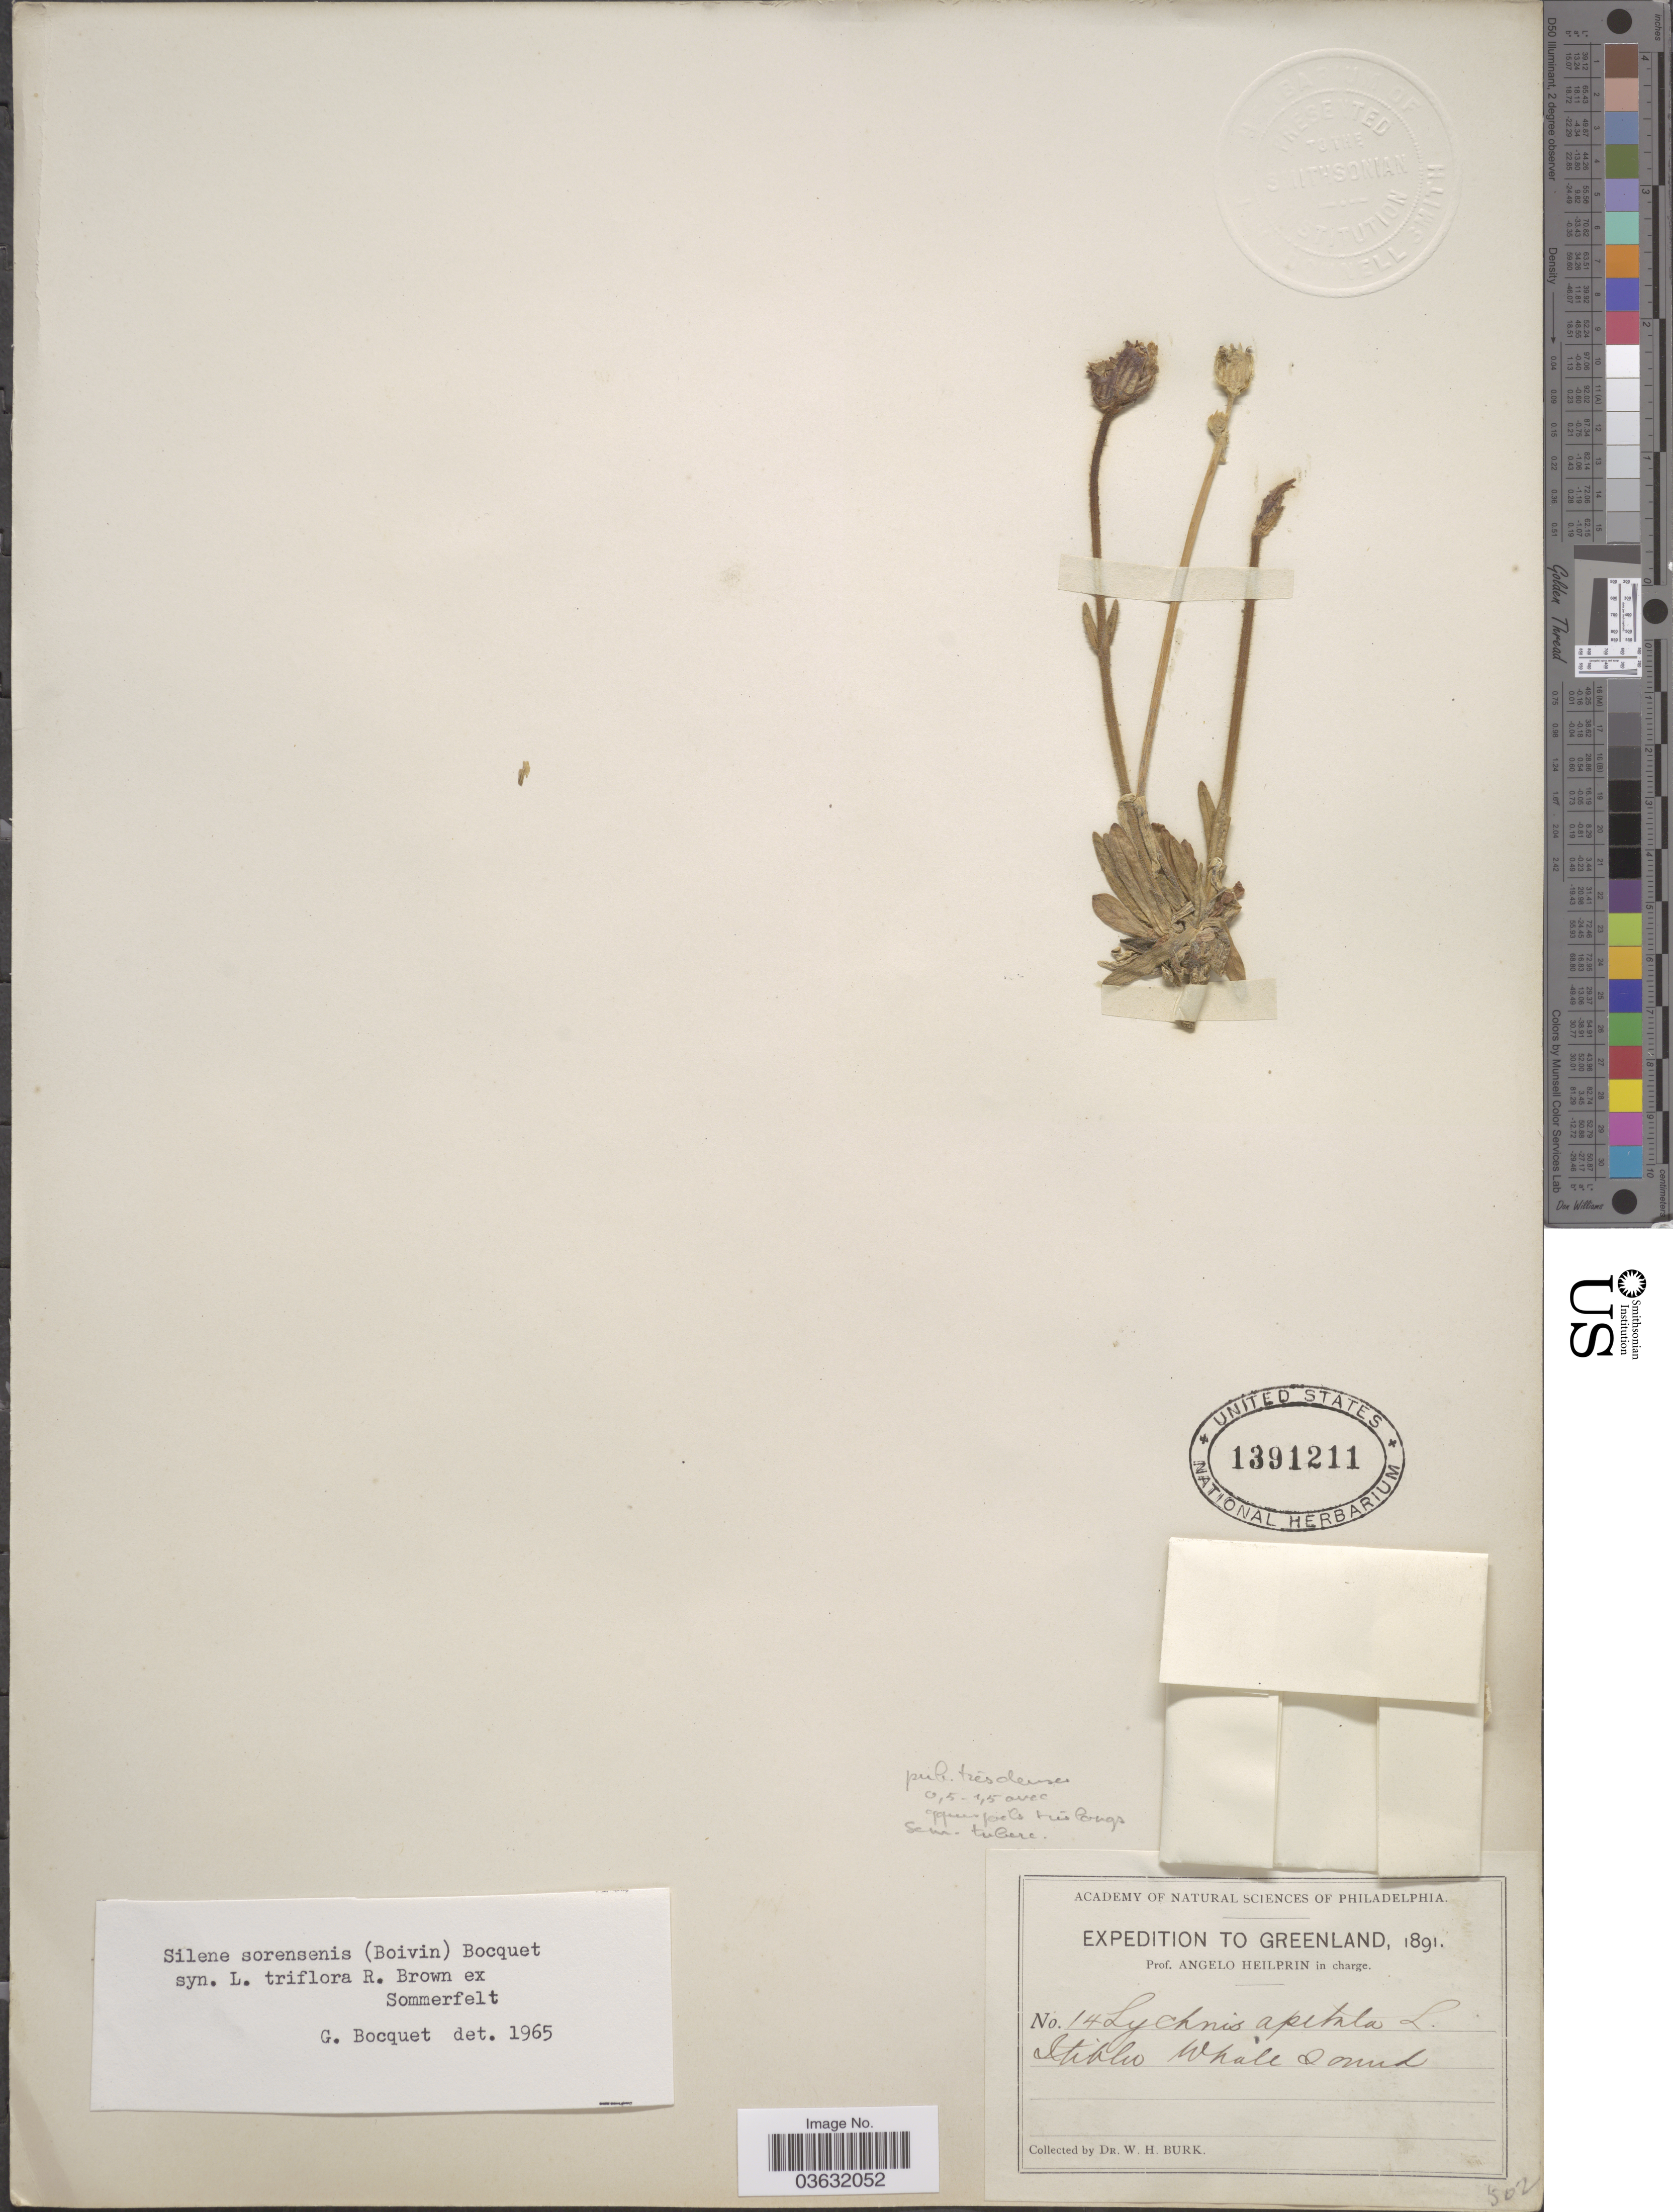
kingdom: Plantae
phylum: Tracheophyta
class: Magnoliopsida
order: Caryophyllales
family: Caryophyllaceae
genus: Silene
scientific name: Silene sorensenis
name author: (B. Boivin) Bocquet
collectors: W. Burk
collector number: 14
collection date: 1891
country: Greenland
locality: Itihho [interpreted] Whale sound.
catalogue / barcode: US 1391211